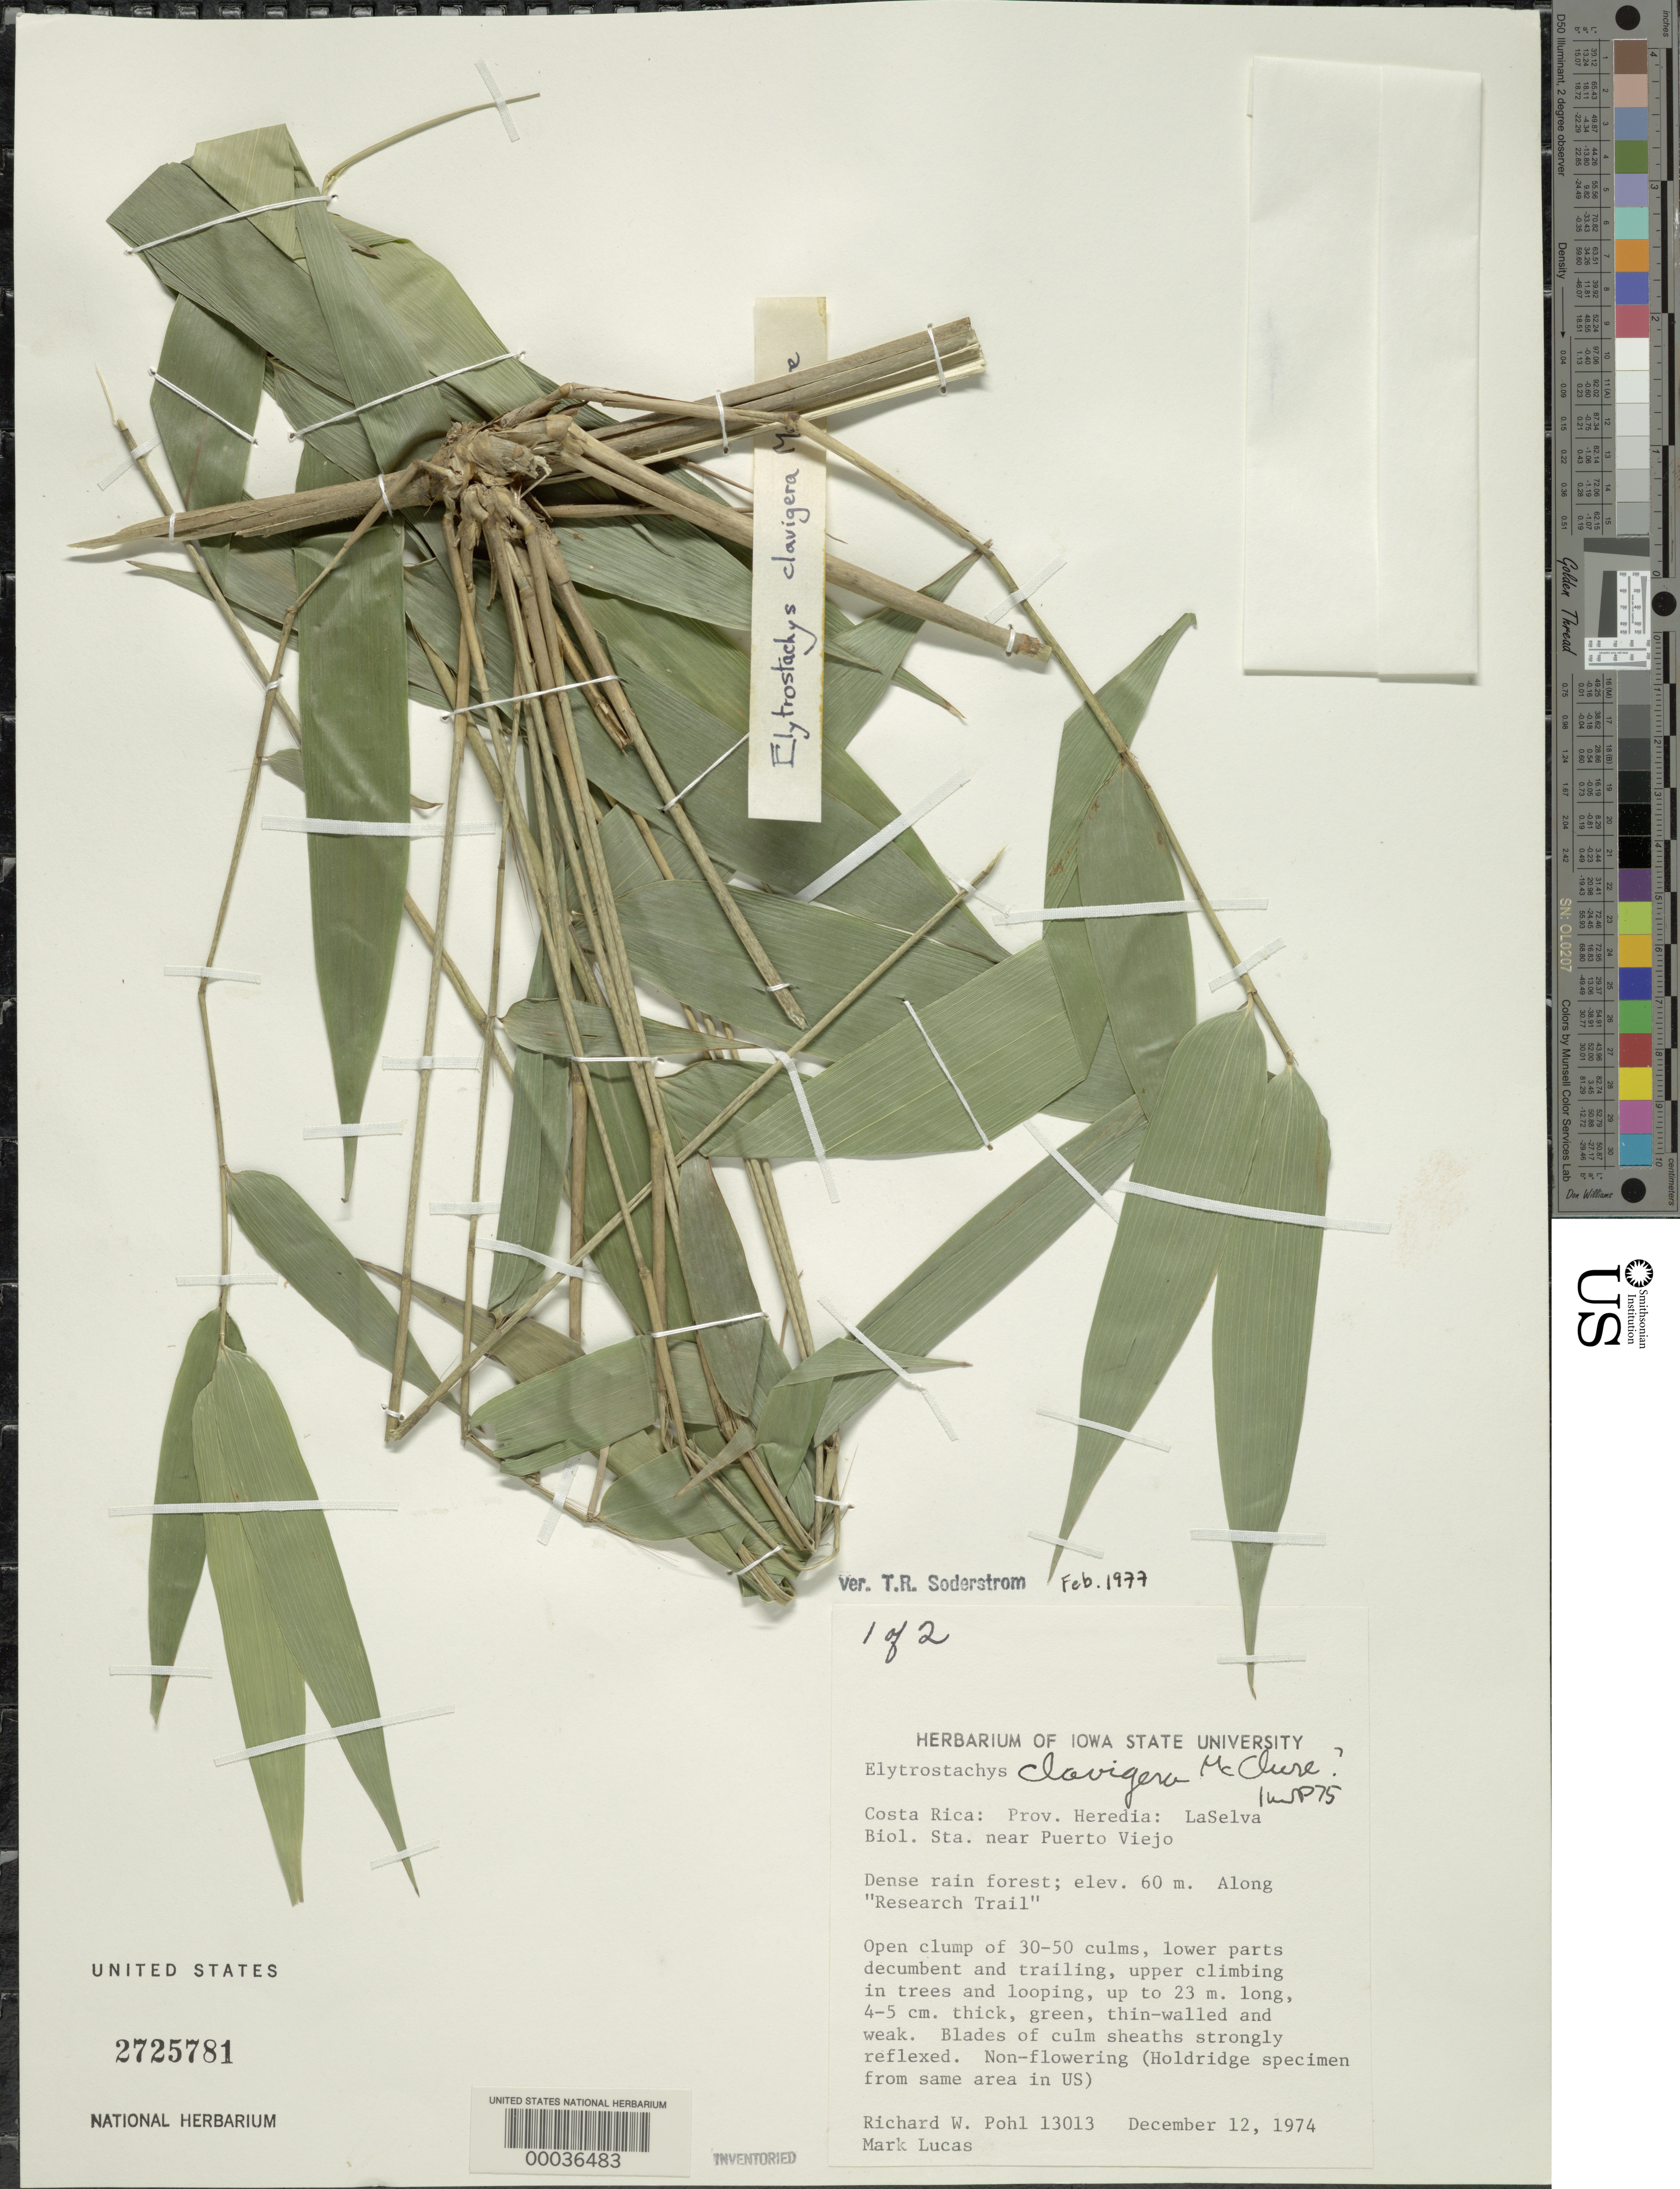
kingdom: Plantae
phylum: Tracheophyta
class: Liliopsida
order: Poales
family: Poaceae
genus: Elytrostachys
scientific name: Elytrostachys clavigera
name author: McClure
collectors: R. W. Pohl & M. Lucas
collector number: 13013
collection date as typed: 12 Dec 1974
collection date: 1974-12-12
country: Costa Rica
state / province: Heredia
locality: La selva biol. sta. near puerto viejo, along "research trail"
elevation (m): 60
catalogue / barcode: US 2725781